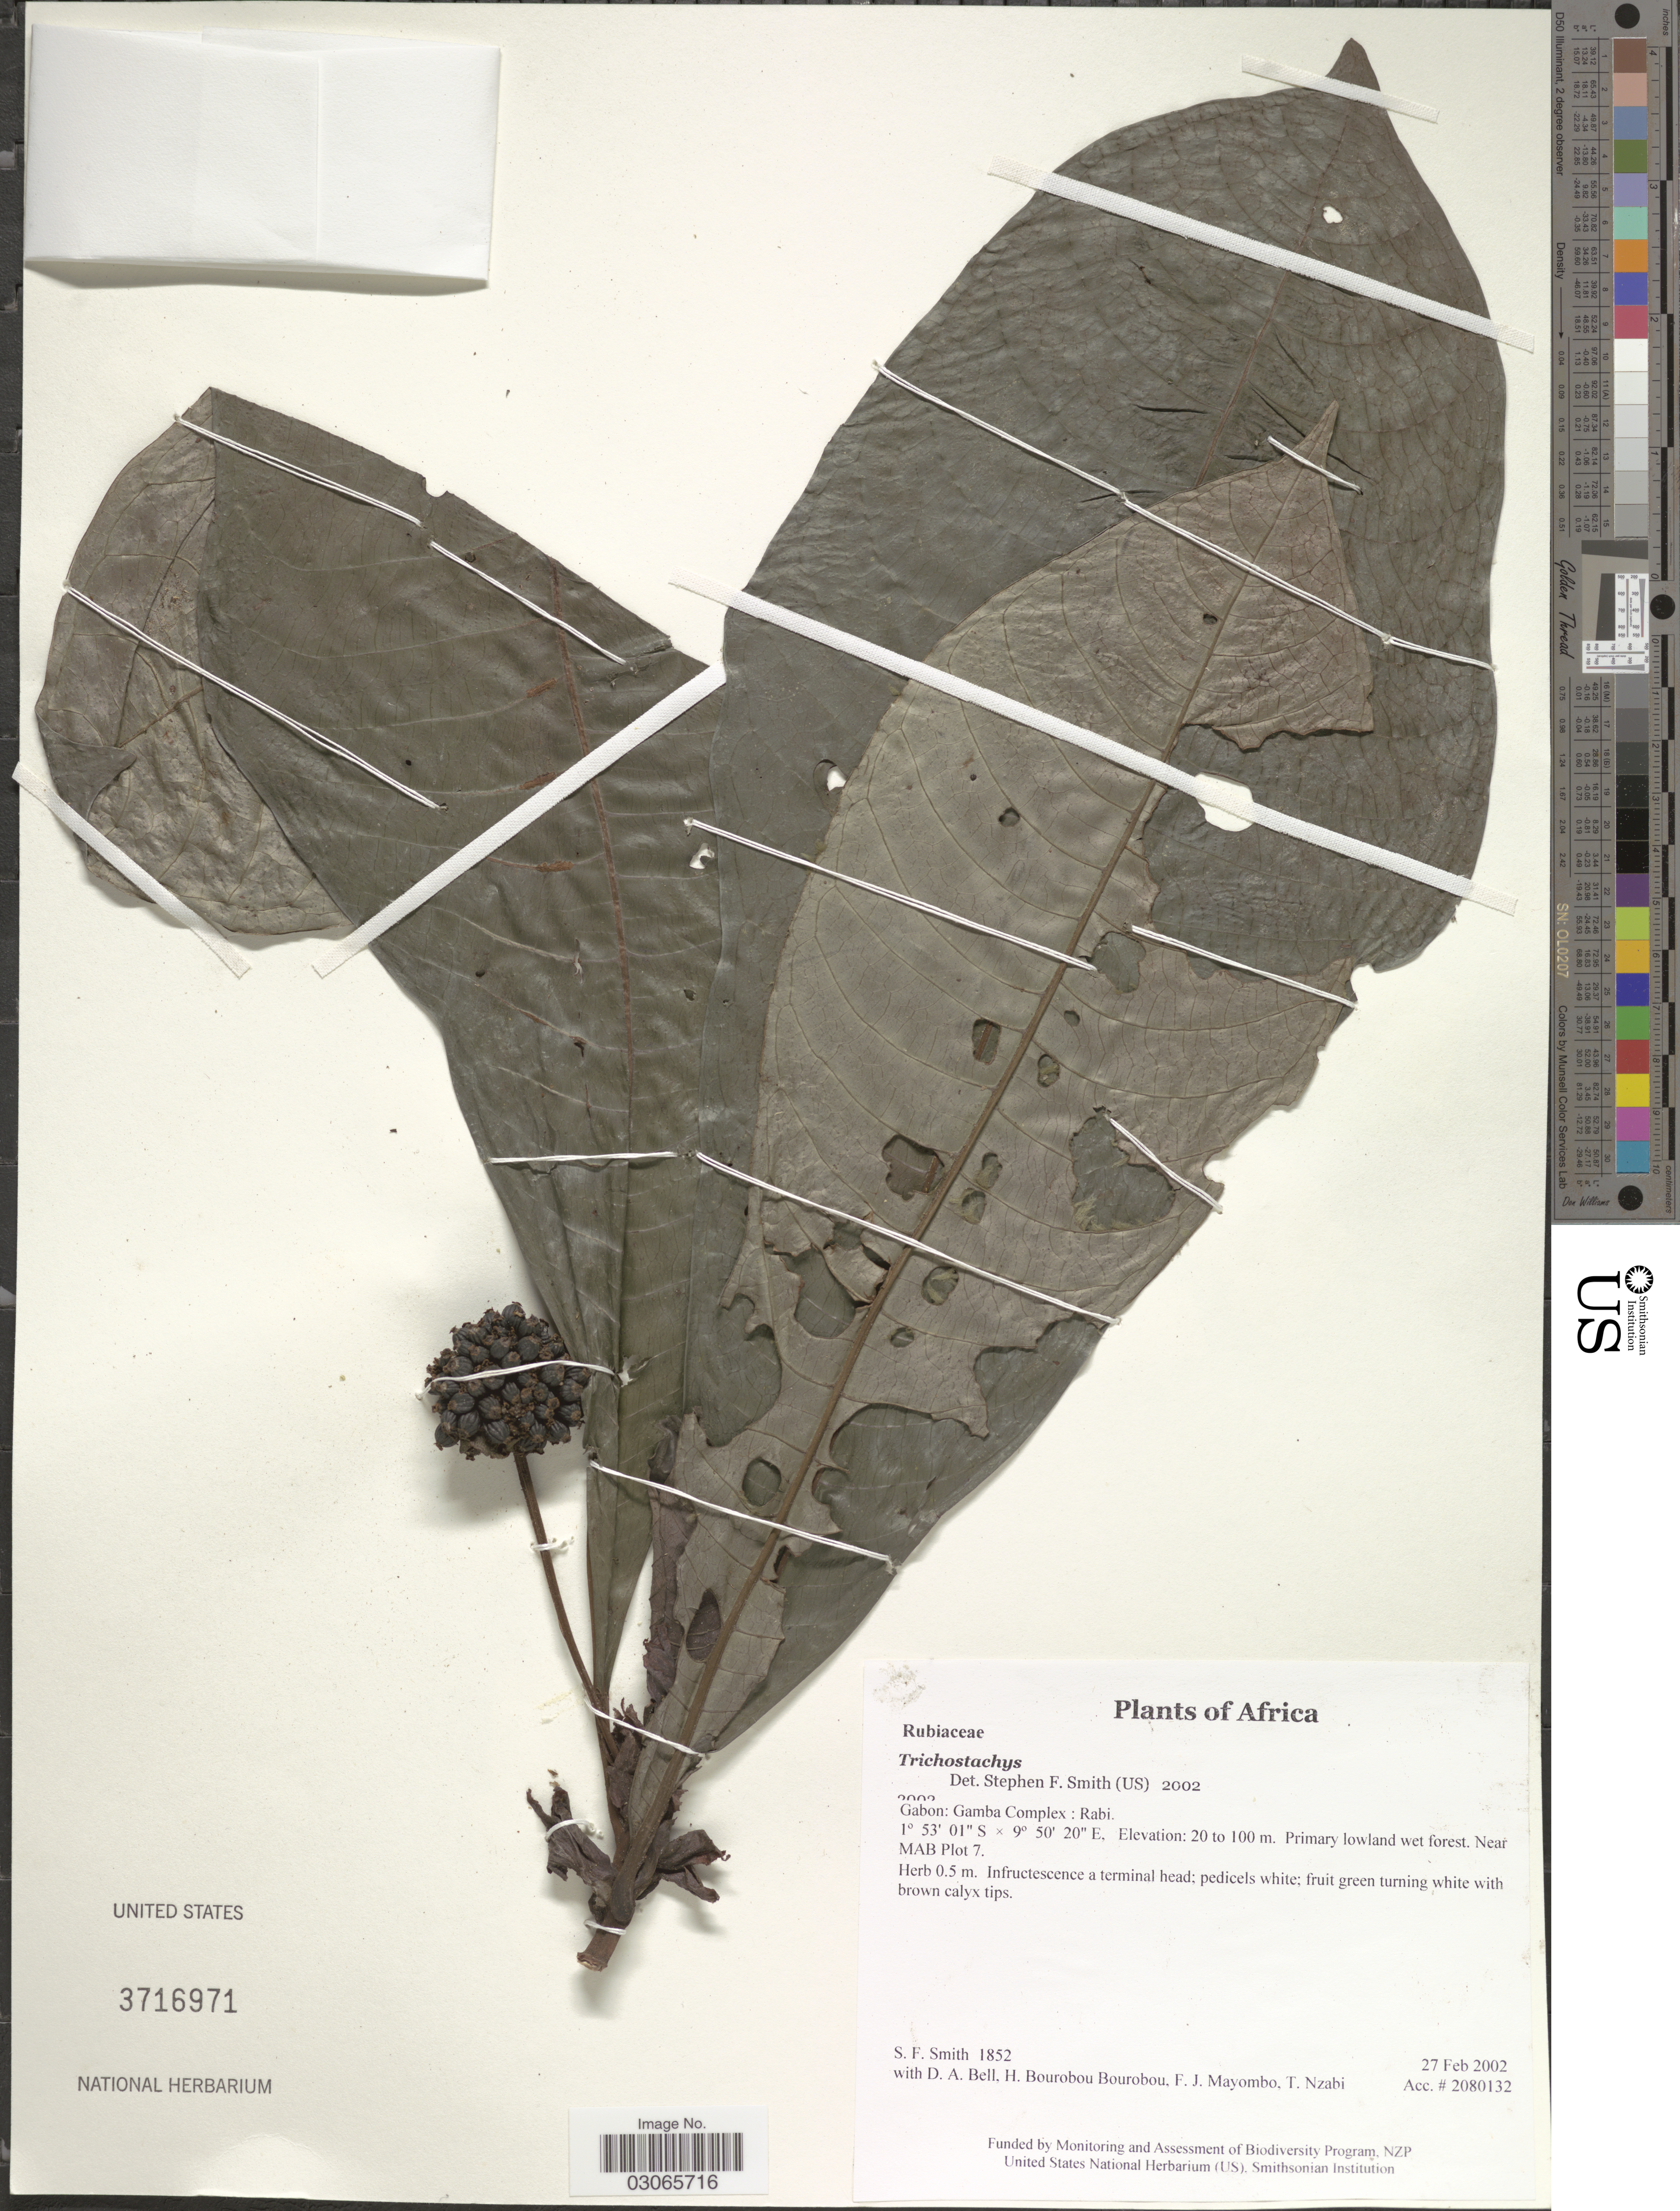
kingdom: Plantae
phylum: Tracheophyta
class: Magnoliopsida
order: Gentianales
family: Rubiaceae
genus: Trichostachys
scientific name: Trichostachys sp.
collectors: S.F. Smith, D. A. Bell, H. Bourobou Bourobou & F. J. Mayombo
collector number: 1852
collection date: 2002-02-27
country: Gabon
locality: Gamba Complex: Rabi. Near MAB Plot 7.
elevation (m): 20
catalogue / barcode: US 3716971